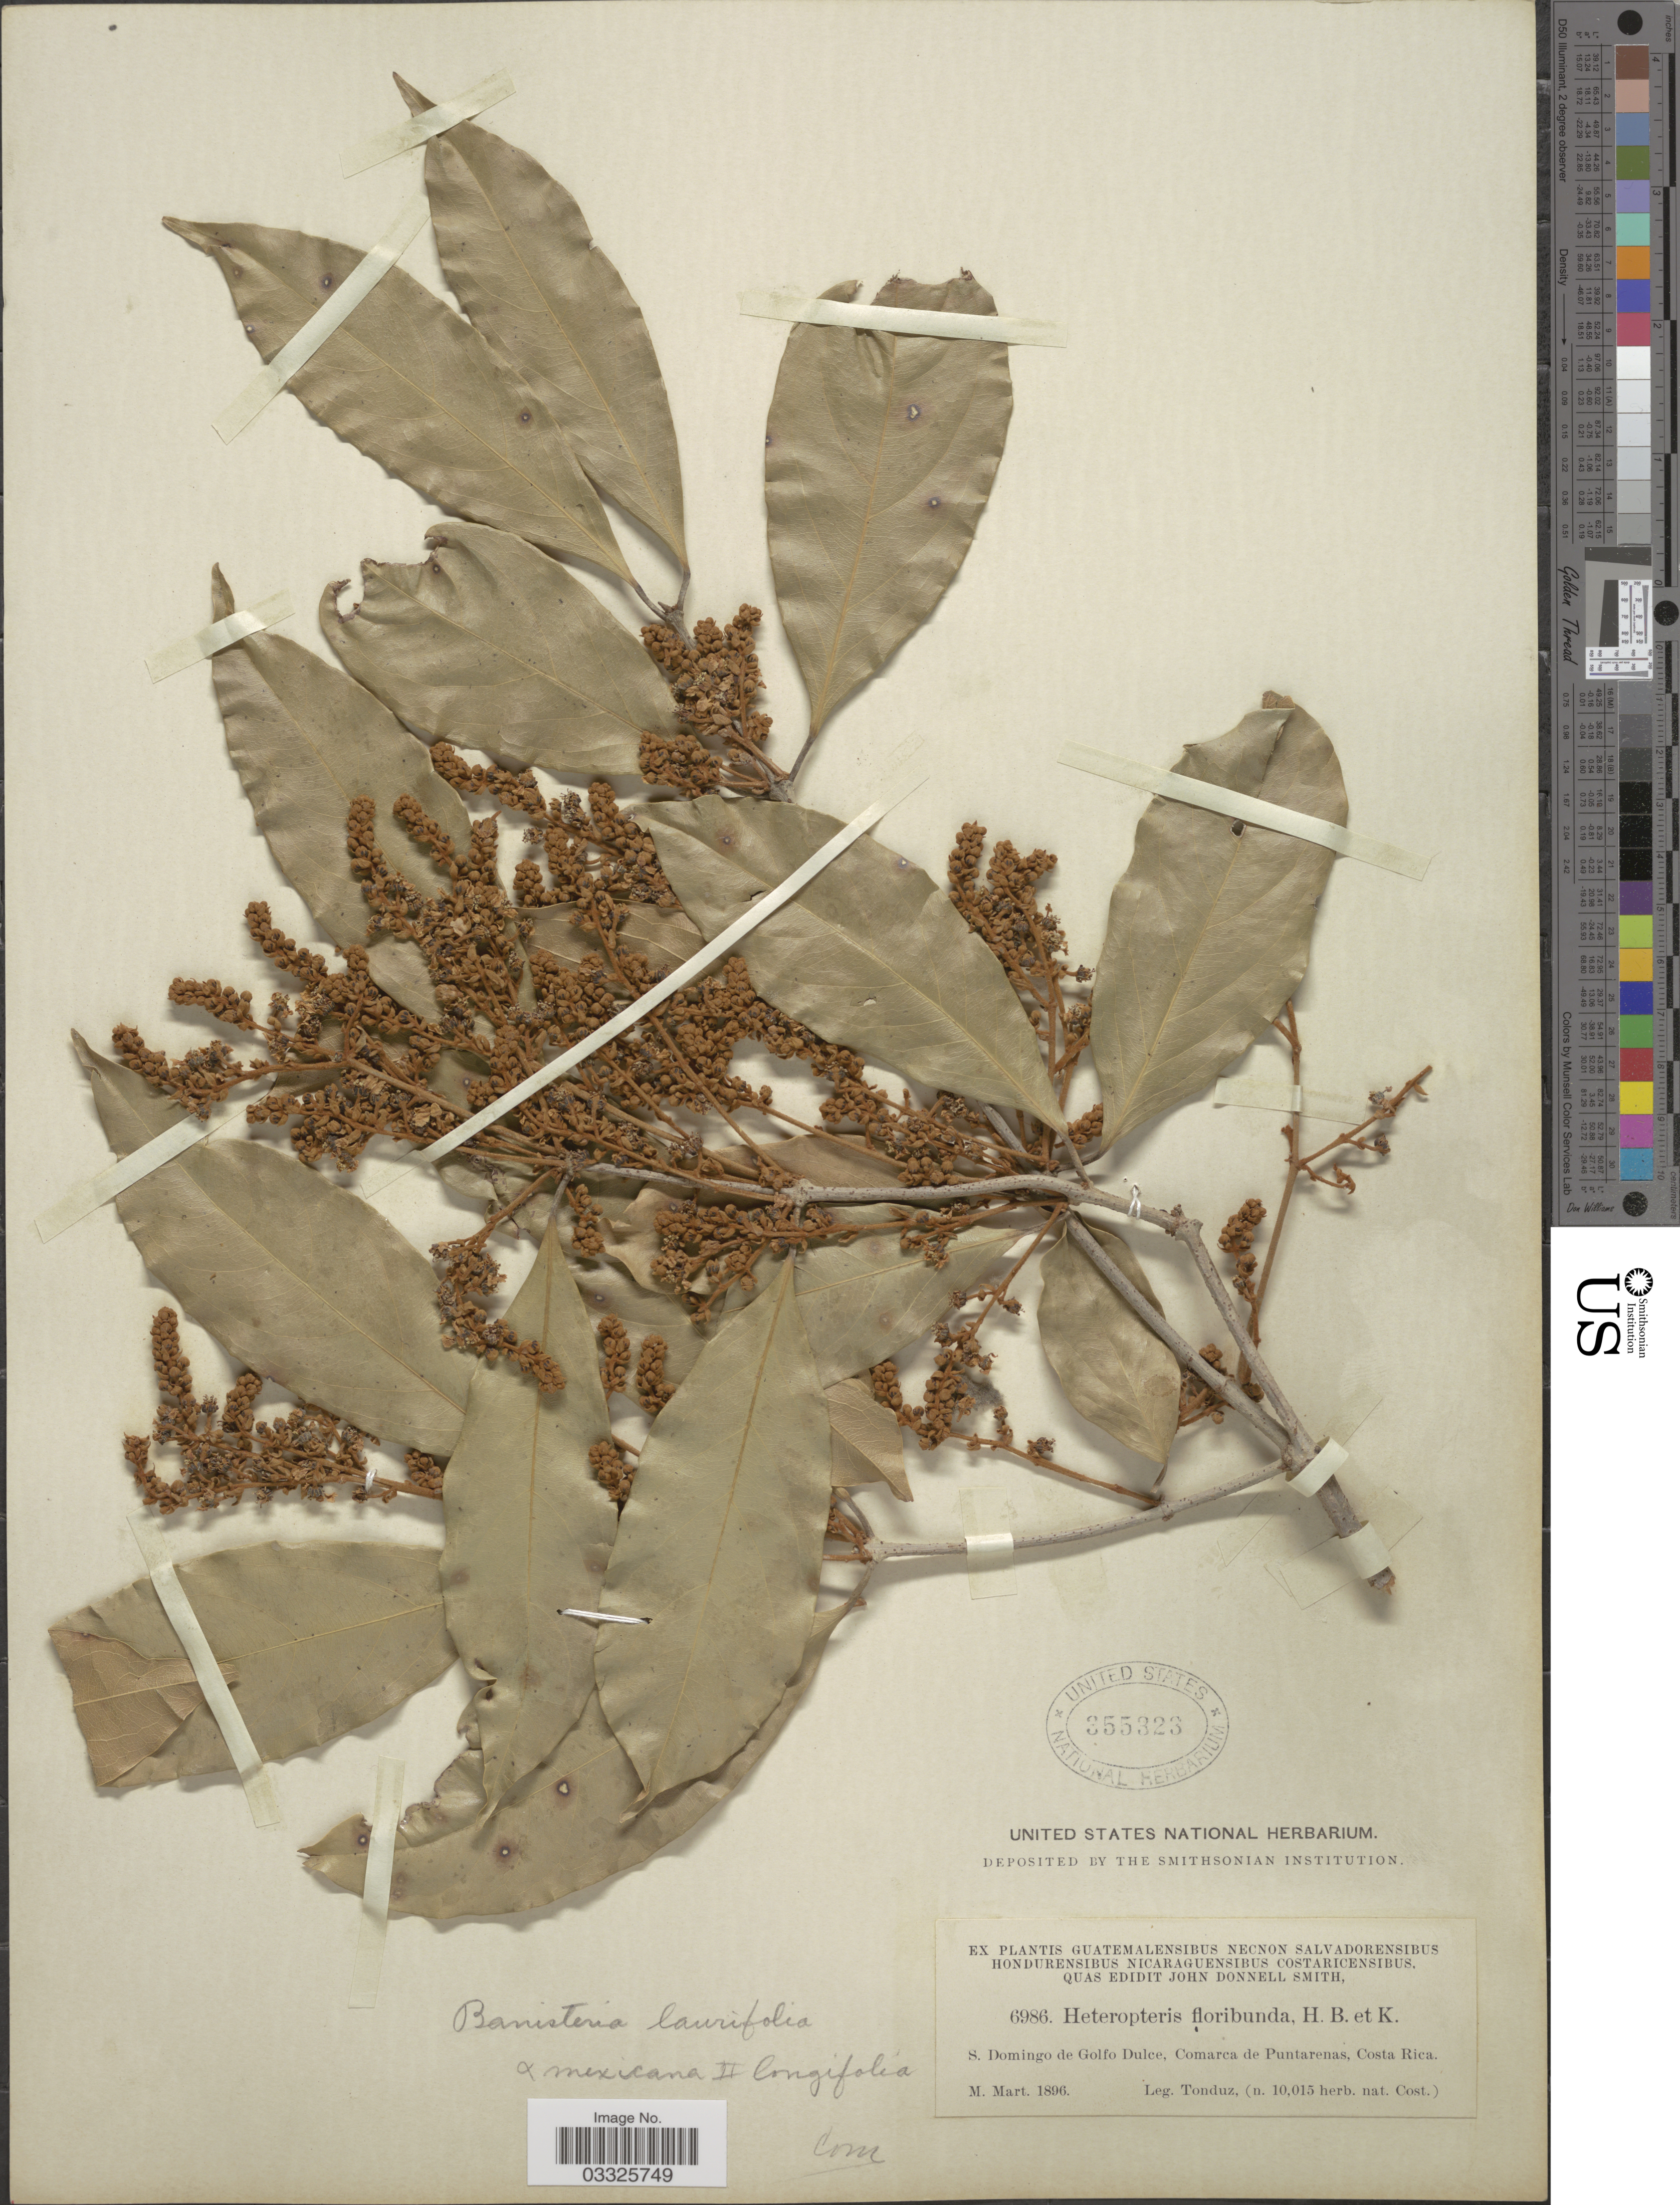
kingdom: Plantae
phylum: Tracheophyta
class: Magnoliopsida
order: Malpighiales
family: Malpighiaceae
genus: Heteropterys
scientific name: Heteropterys laurifolia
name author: (L.) A. Juss.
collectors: Tonduz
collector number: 6986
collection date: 1896-03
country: Costa Rica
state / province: Puntarenas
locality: S. Domingo de Golfo Dulce, Comarca de Puntarenas.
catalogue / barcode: US 355323